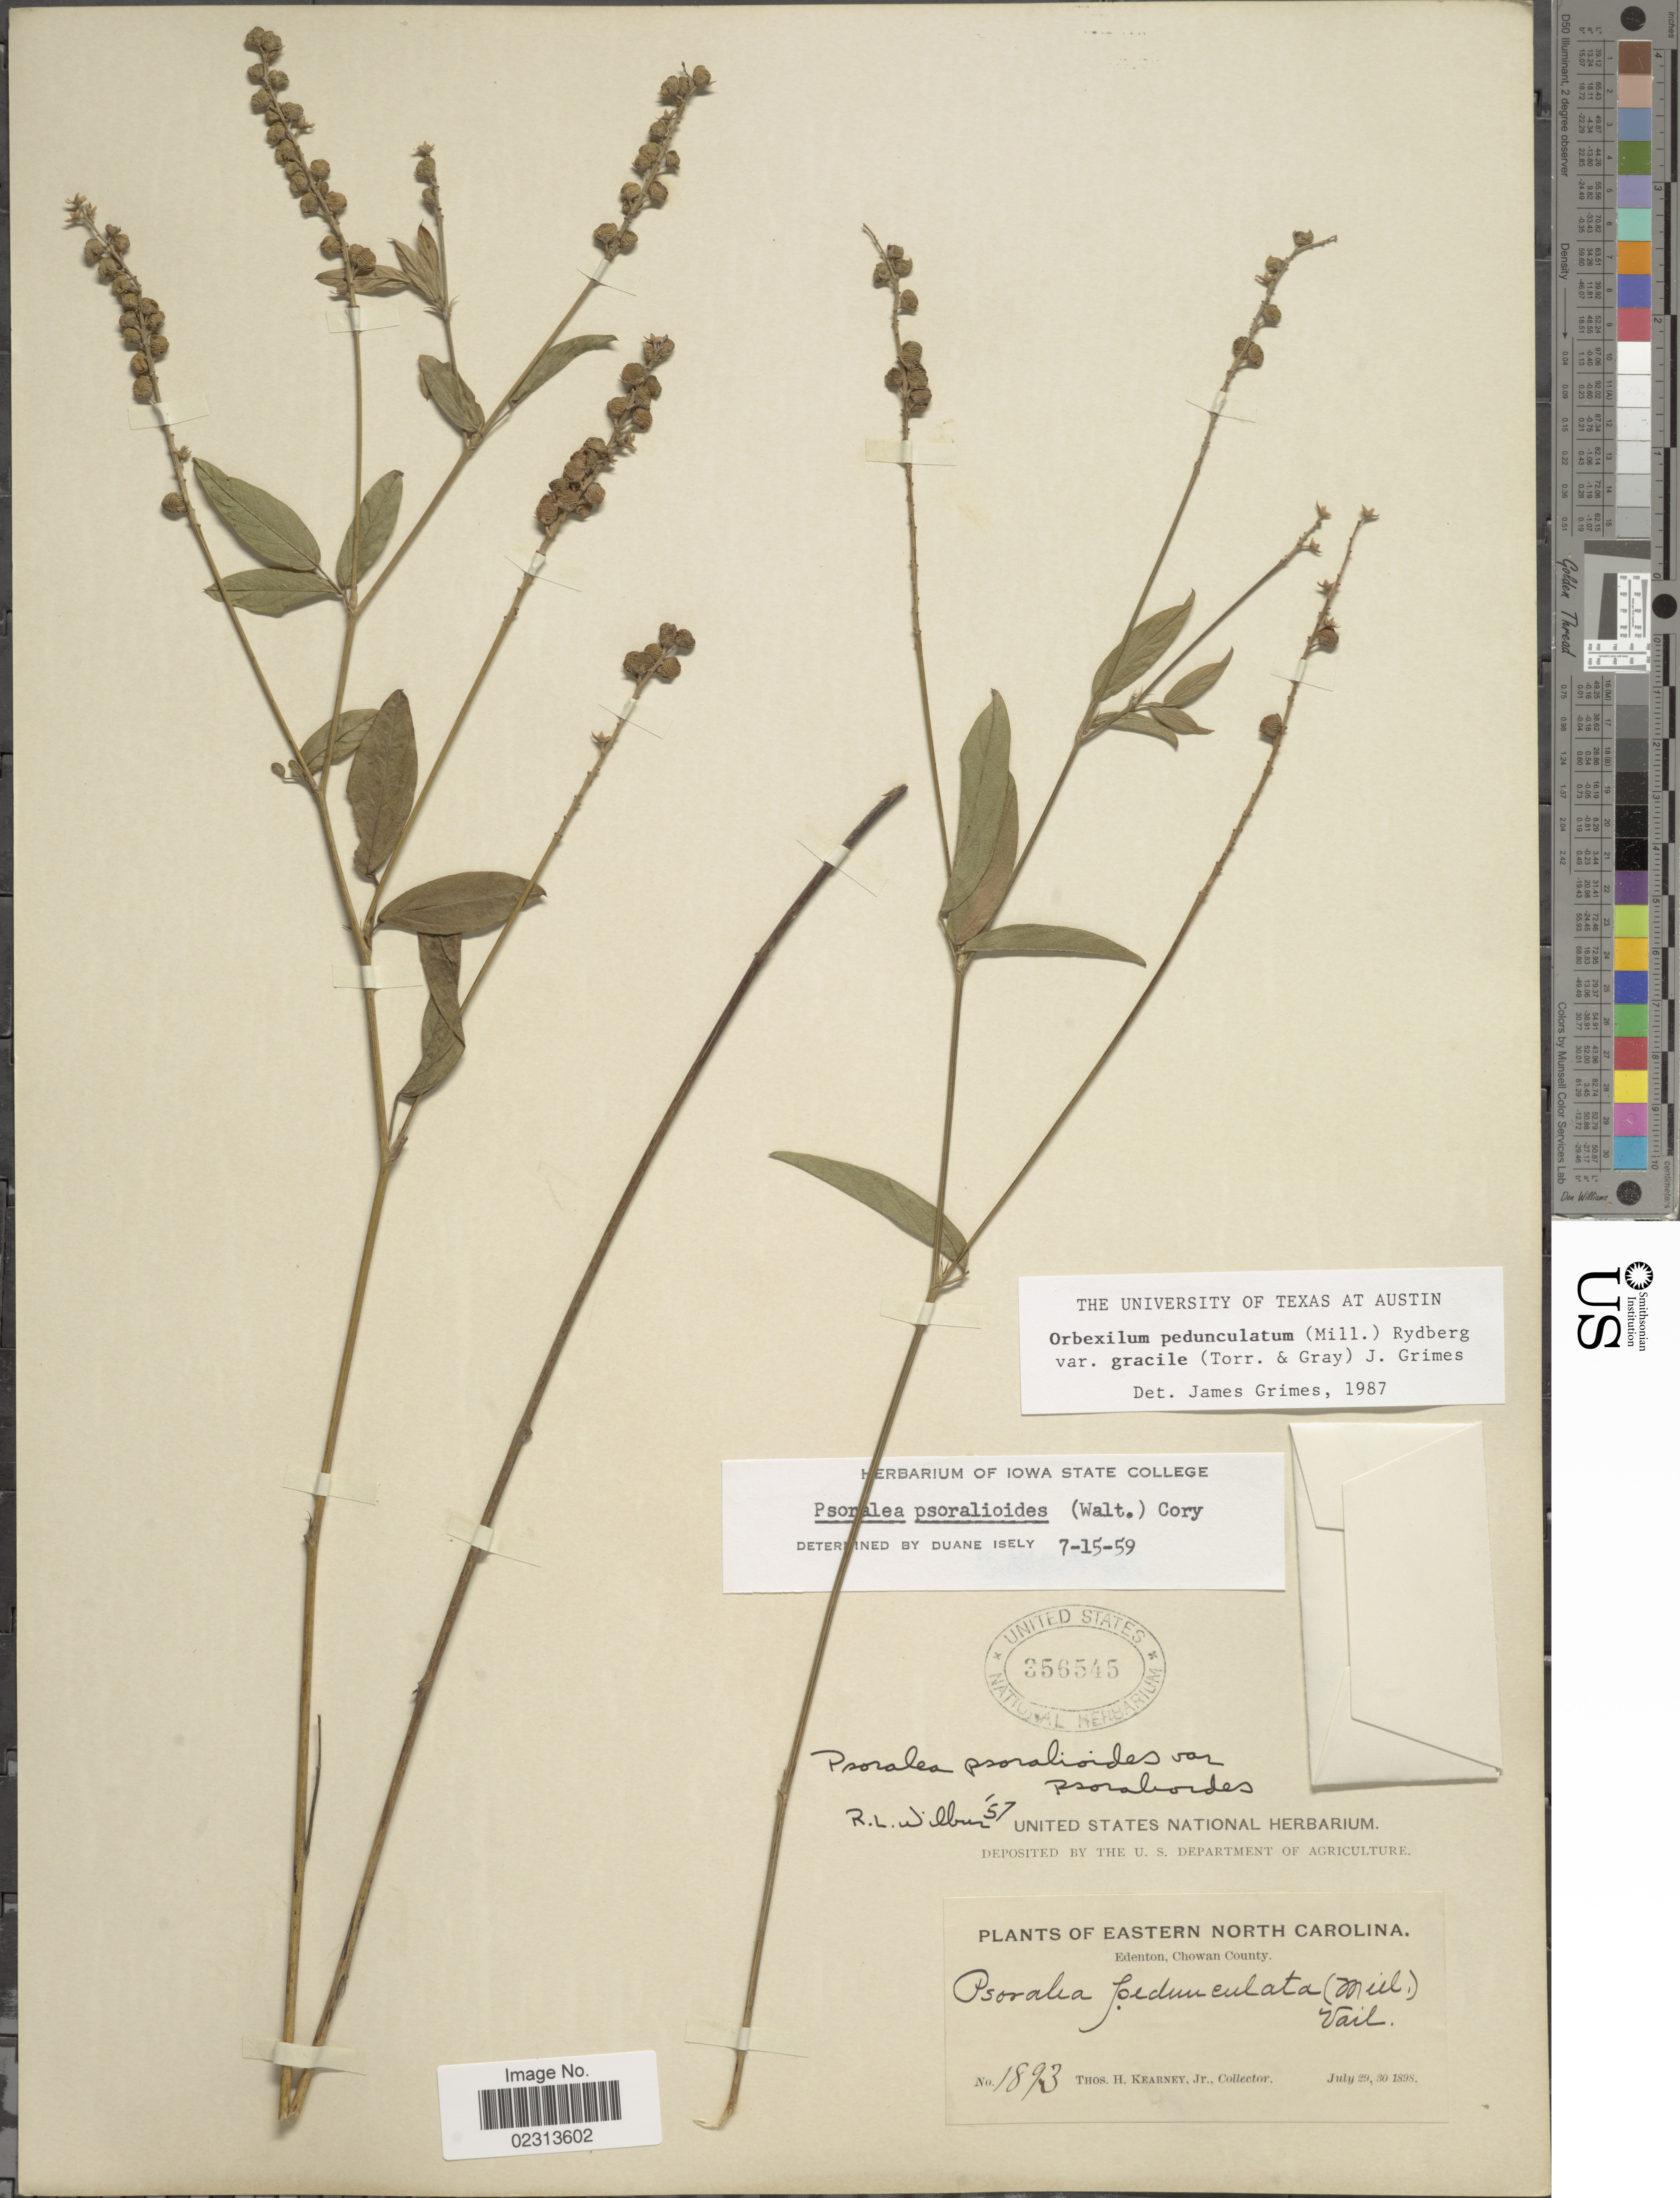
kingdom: Plantae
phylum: Tracheophyta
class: Magnoliopsida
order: Fabales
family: Fabaceae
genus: Orbexilum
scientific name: Orbexilum pedunculatum var. gracile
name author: (Torr. & A. Gray) J.W. Grimes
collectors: T. H. Kearney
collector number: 1893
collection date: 1898-07-29/1898-07-30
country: United States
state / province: North Carolina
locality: Edenton, Chowan County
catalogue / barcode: US 356545